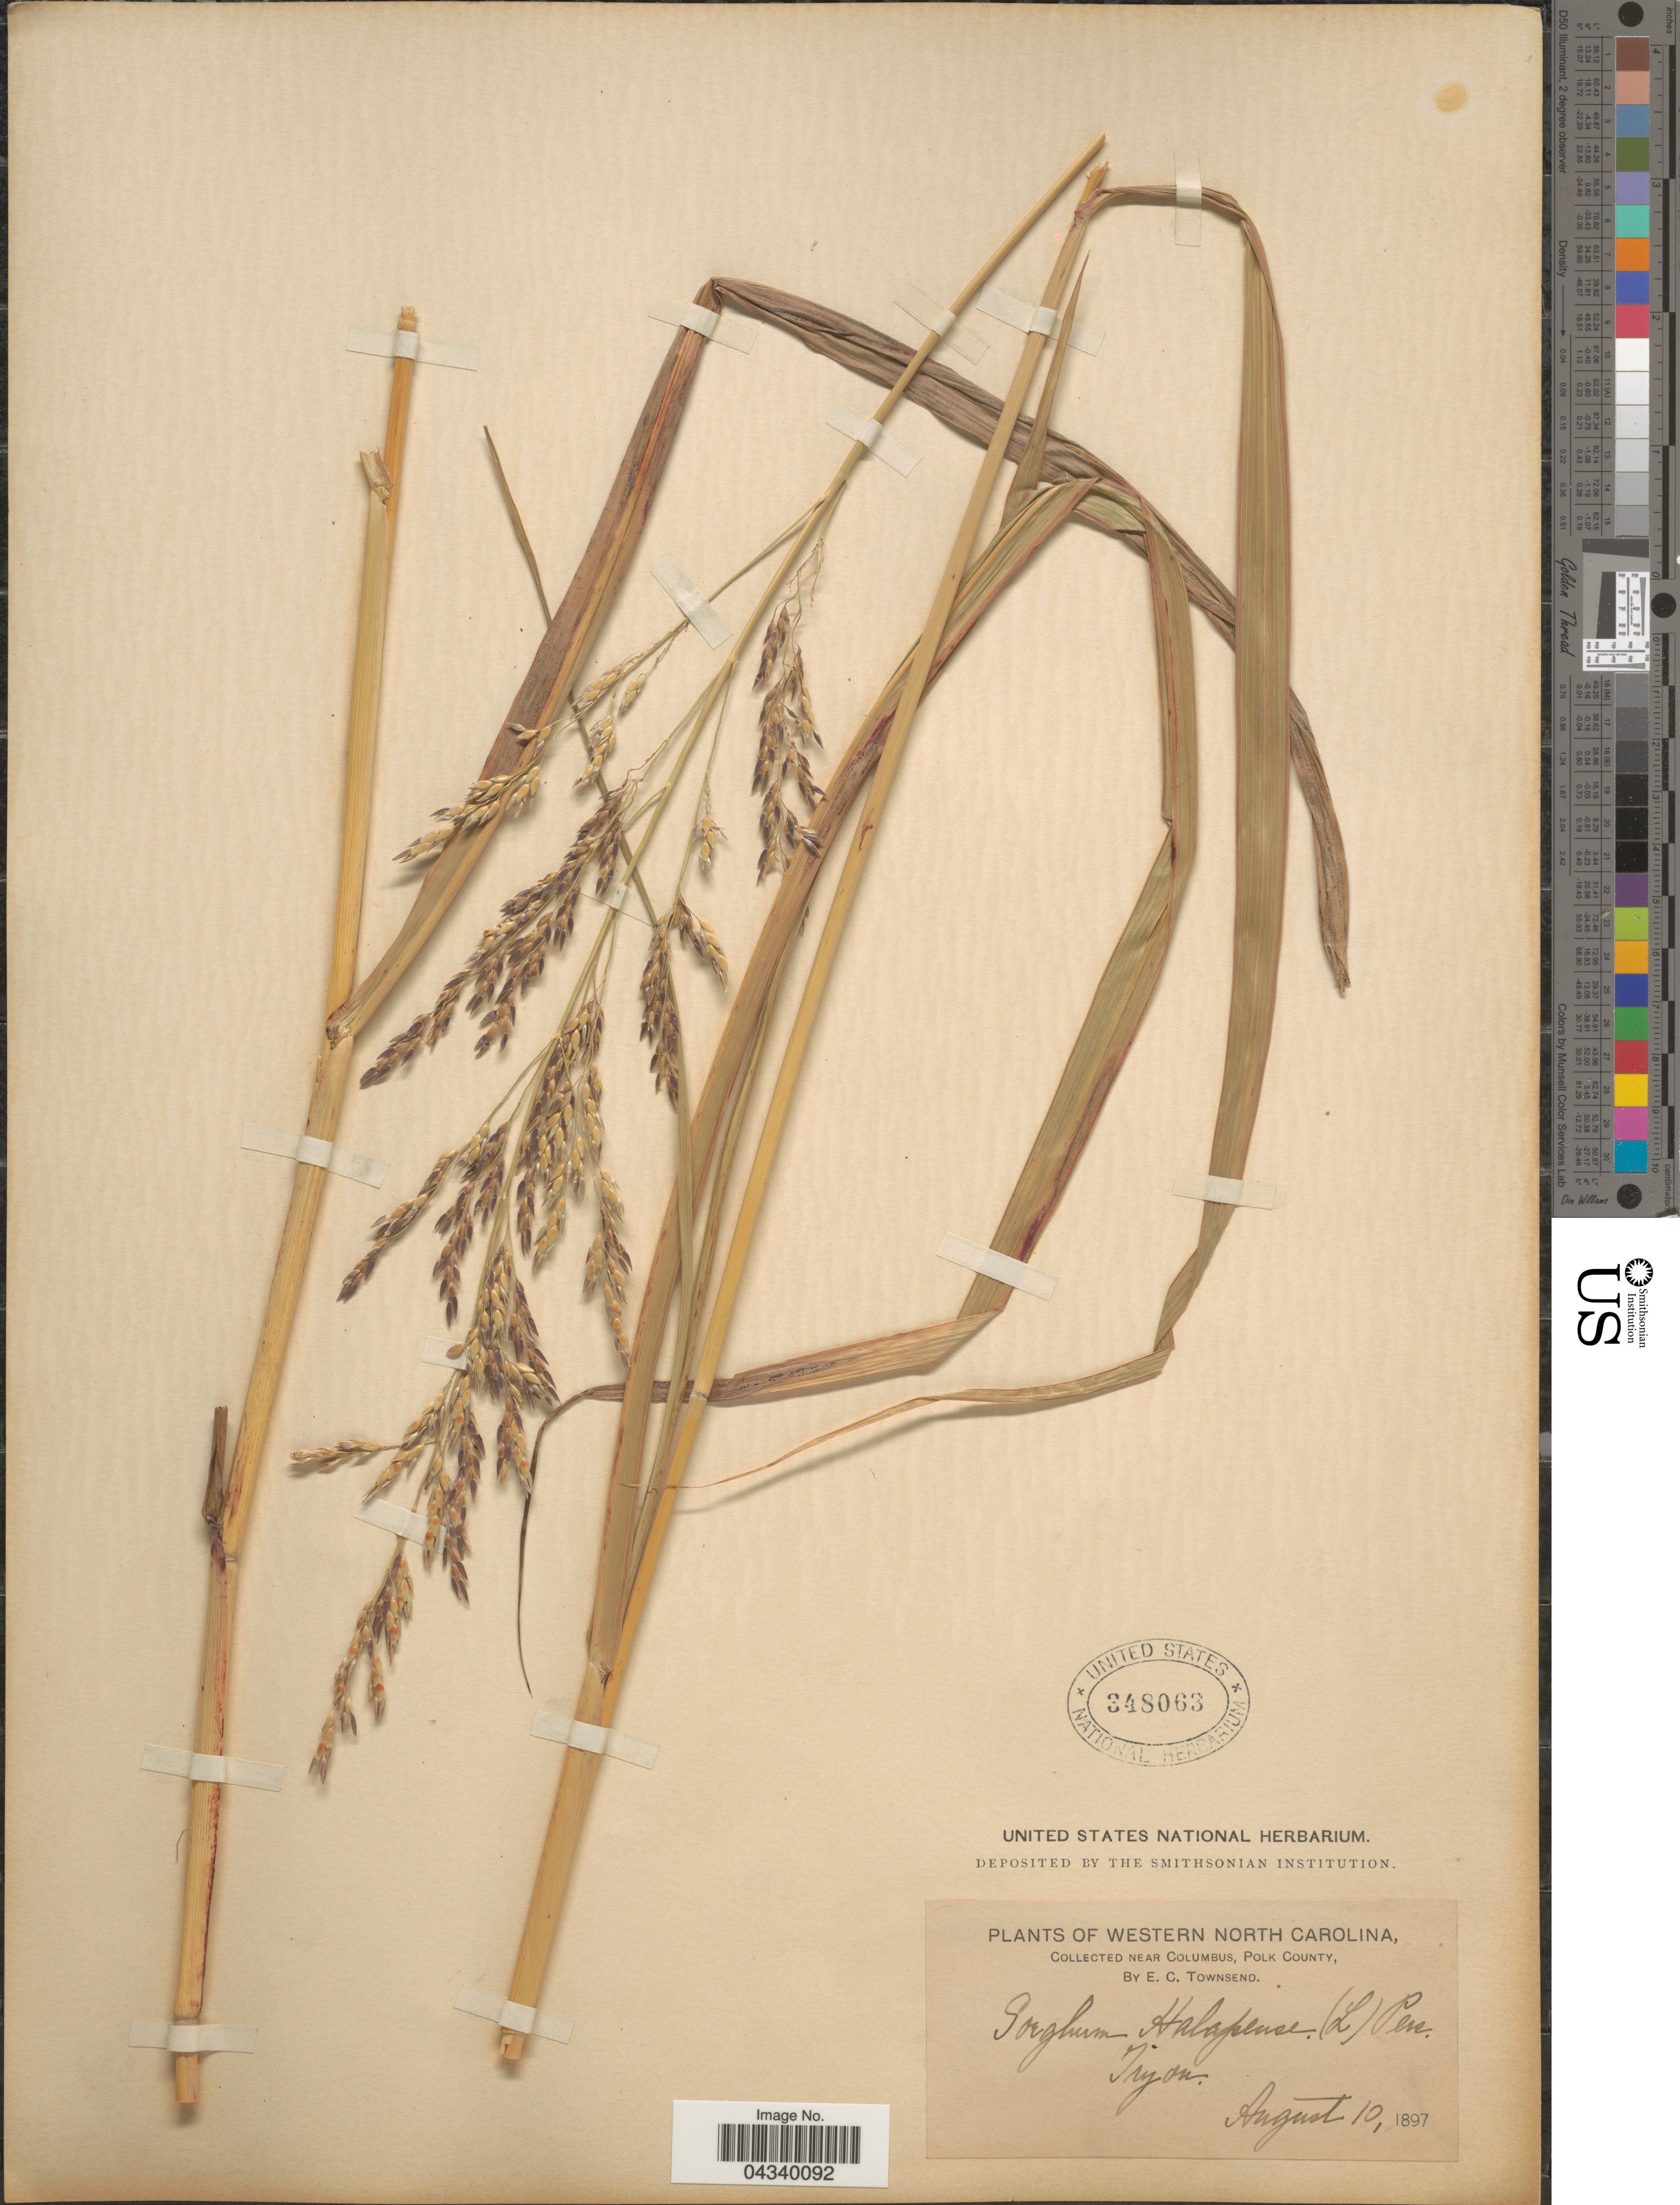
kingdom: Plantae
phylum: Tracheophyta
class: Liliopsida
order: Poales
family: Poaceae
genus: Sorghum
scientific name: Sorghum halepense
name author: (L.) Pers.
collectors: E. C. Townsend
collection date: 1897-08-10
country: United States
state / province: North Carolina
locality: Western North Carolina. Near Columbus, Polk County. Tryon.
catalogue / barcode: US 348063